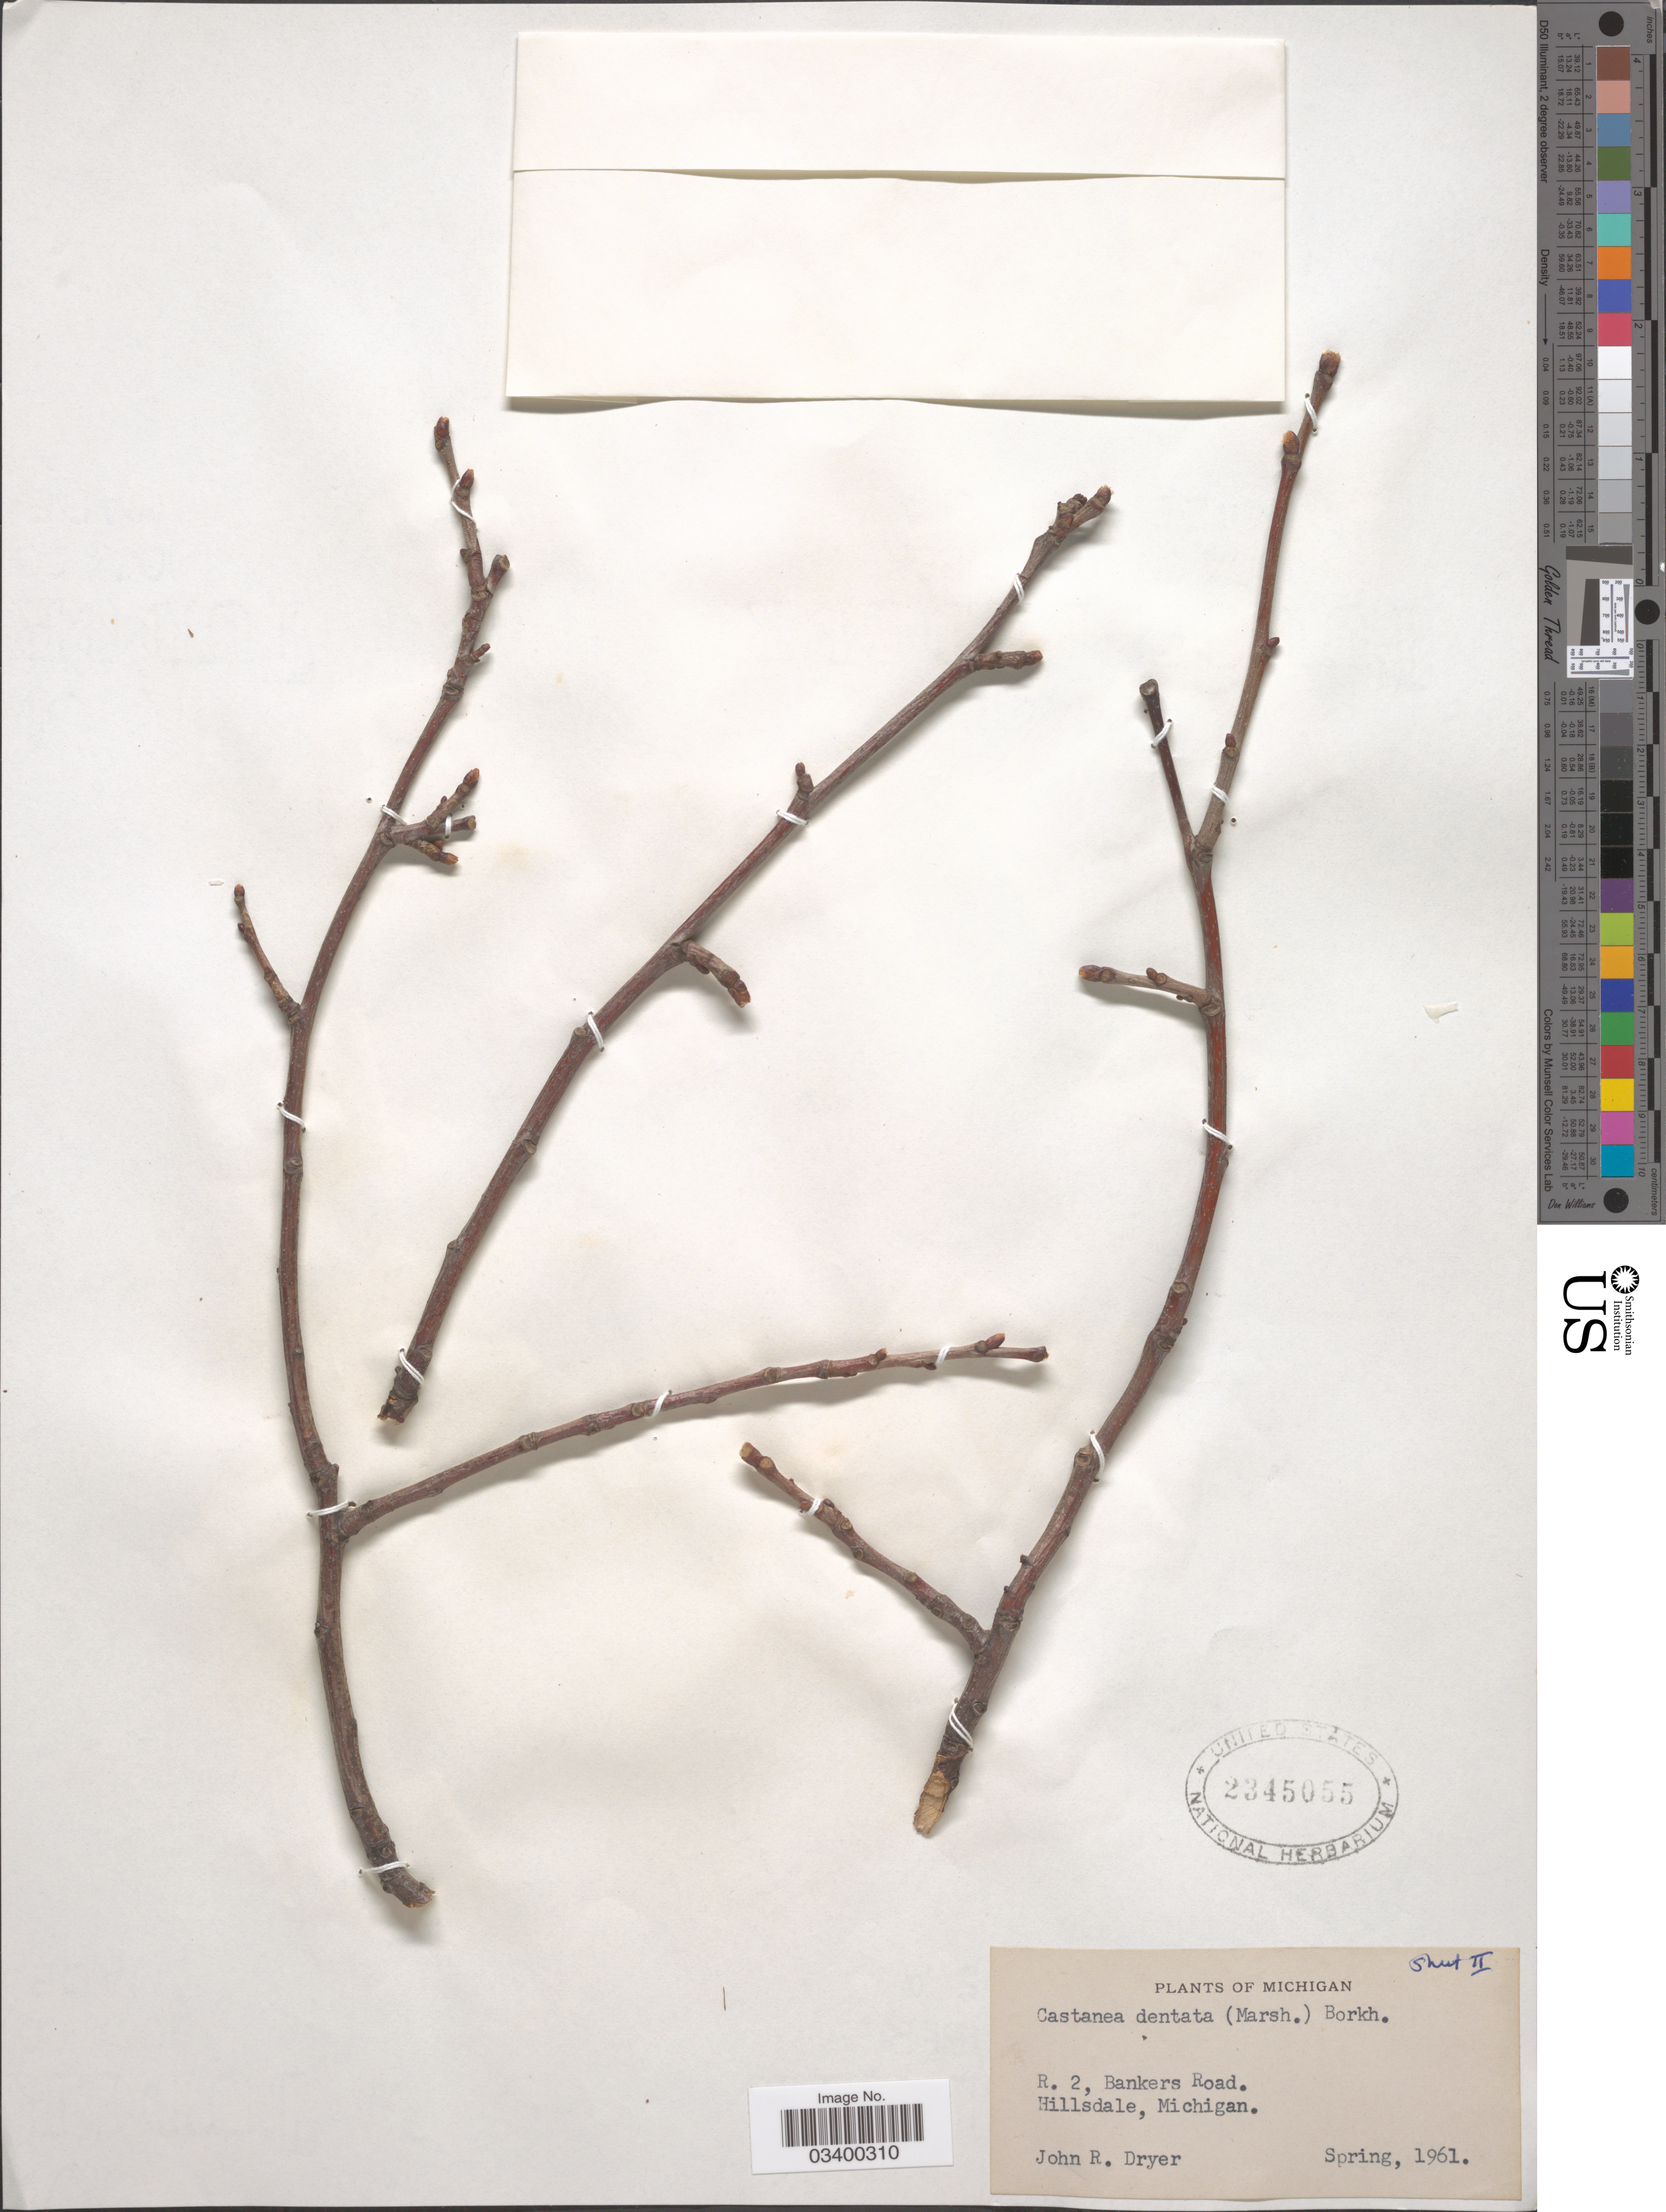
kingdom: Plantae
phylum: Tracheophyta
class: Magnoliopsida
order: Fagales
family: Fagaceae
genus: Castanea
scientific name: Castanea dentata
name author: (Marshall) Borkh.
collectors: J. Dryer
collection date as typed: Spring 1961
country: United States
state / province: Michigan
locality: R. 2, Bankers Road. Hillsdale.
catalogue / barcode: US 2345055